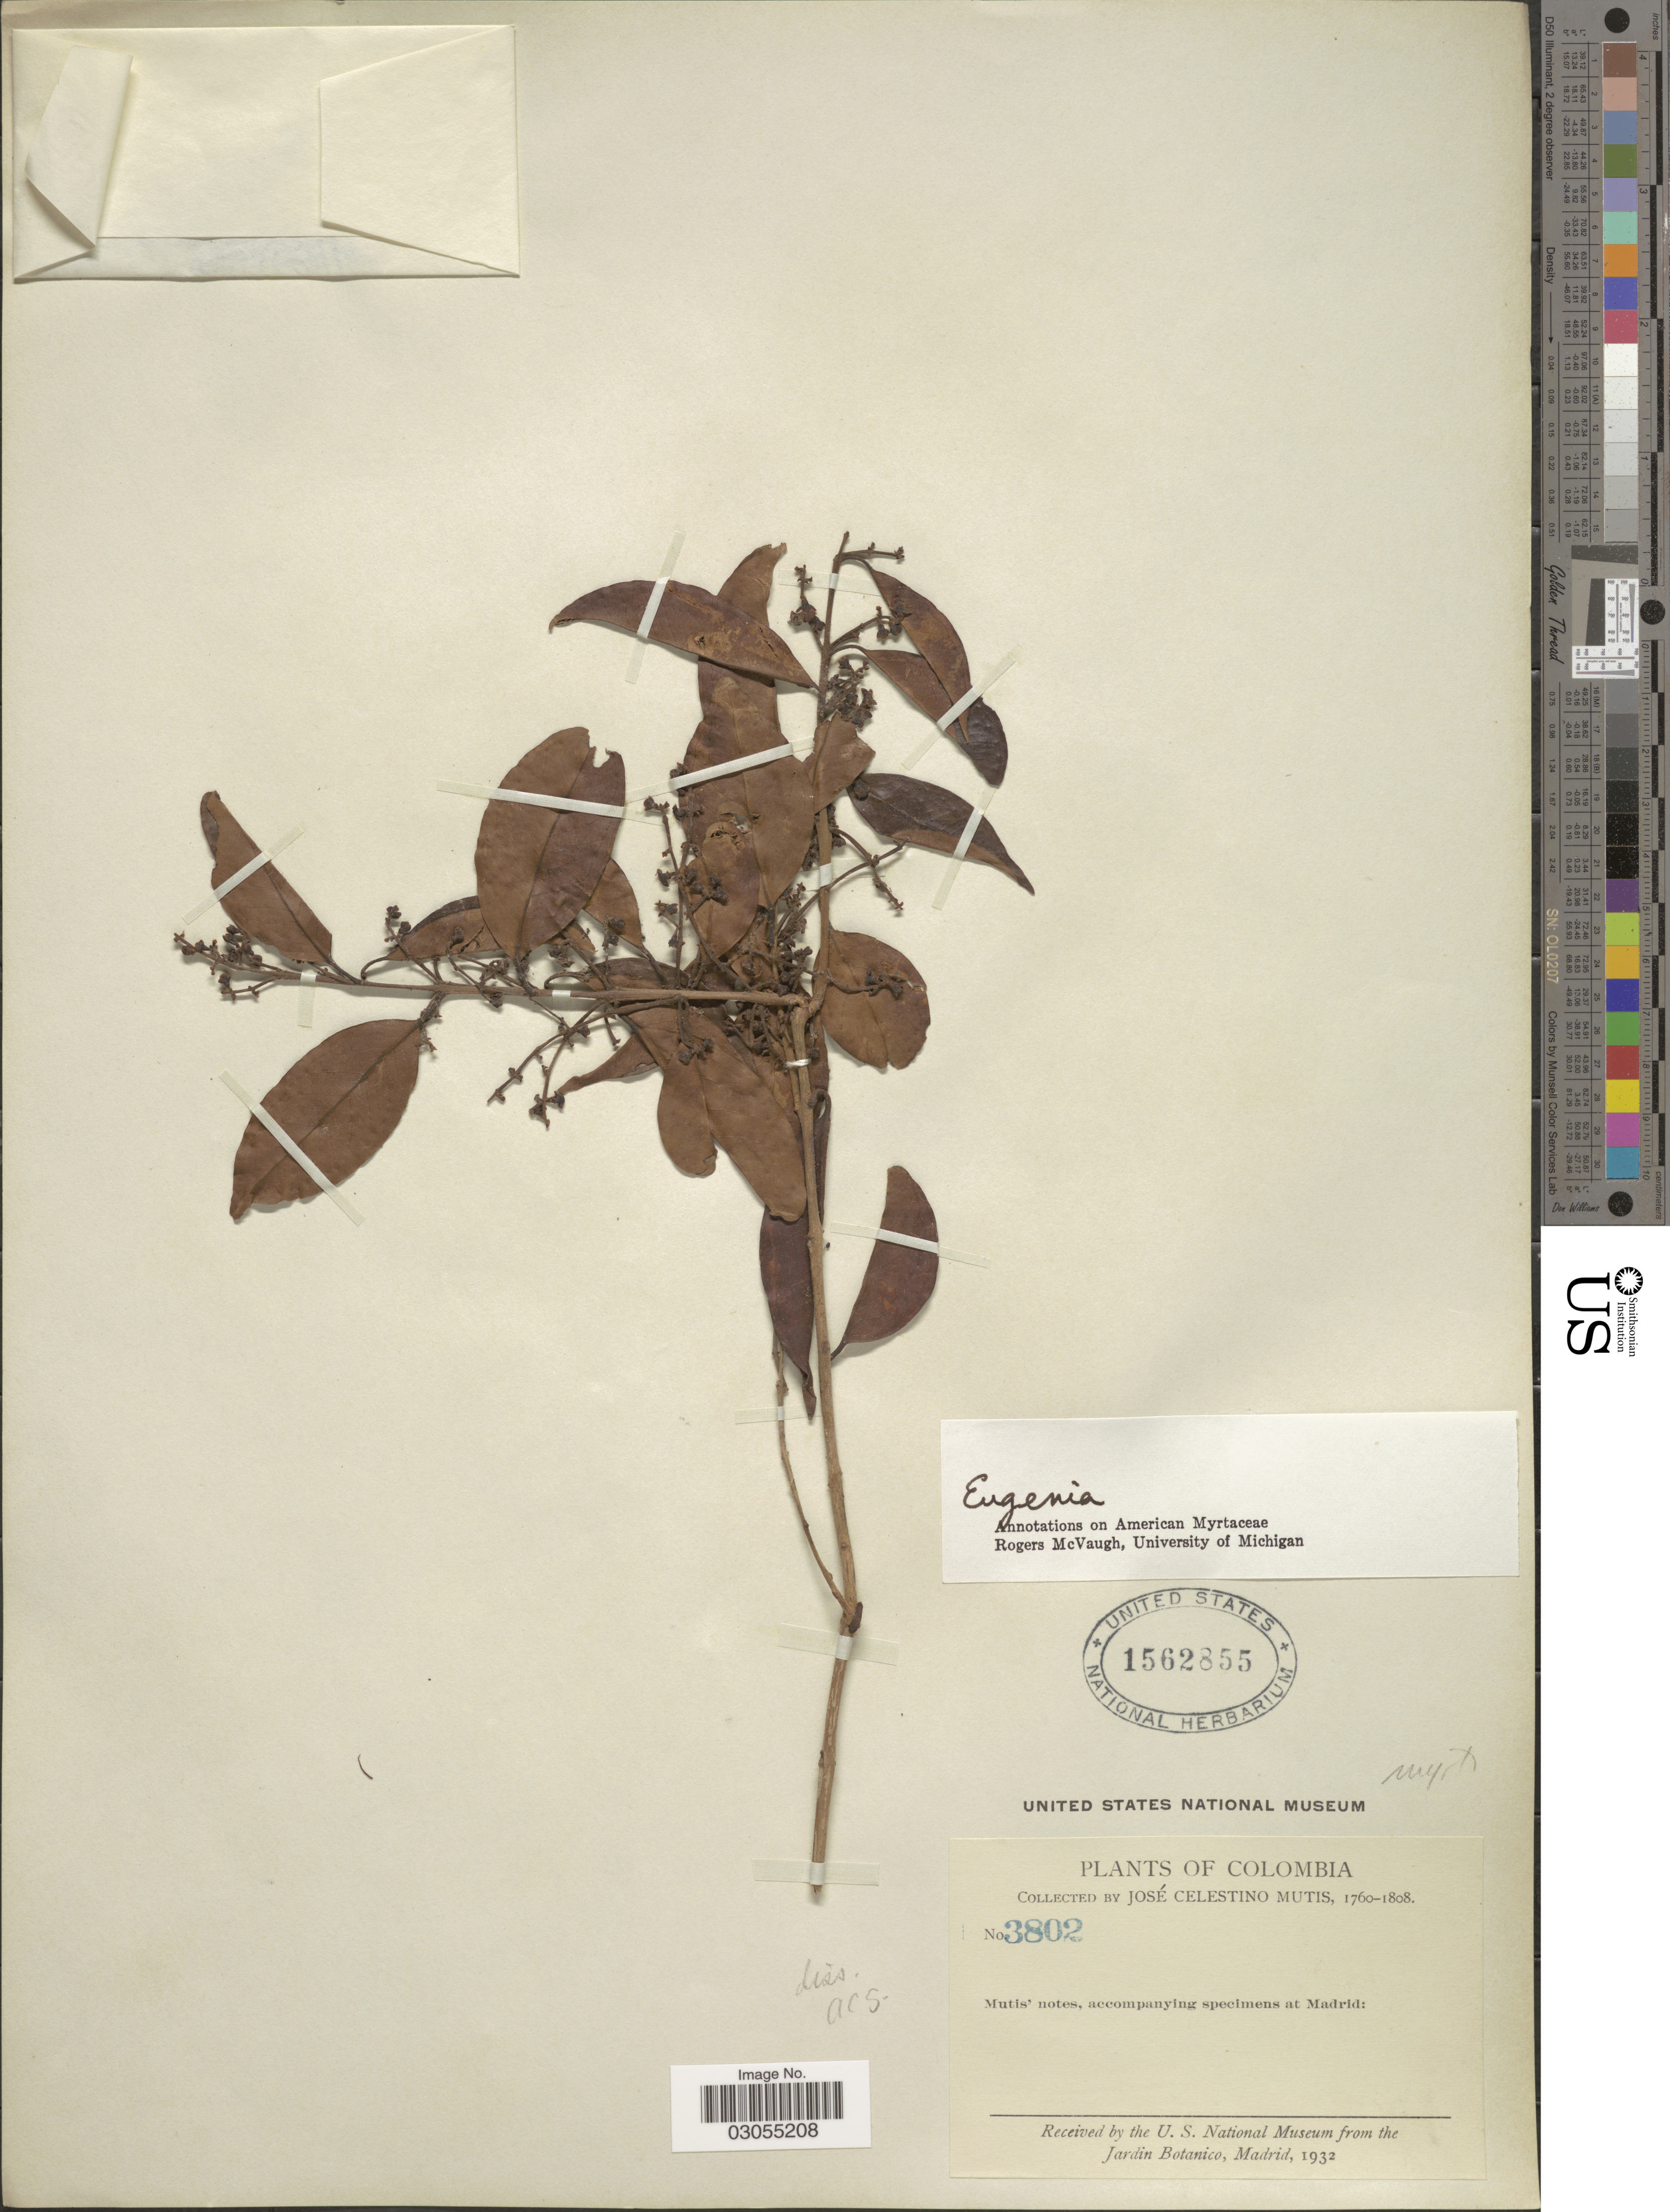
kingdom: Plantae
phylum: Tracheophyta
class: Magnoliopsida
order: Myrtales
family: Myrtaceae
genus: Eugenia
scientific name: Eugenia sp.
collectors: J. C. B. Mutis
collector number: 3802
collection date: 1760/1808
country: Colombia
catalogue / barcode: US 1562855